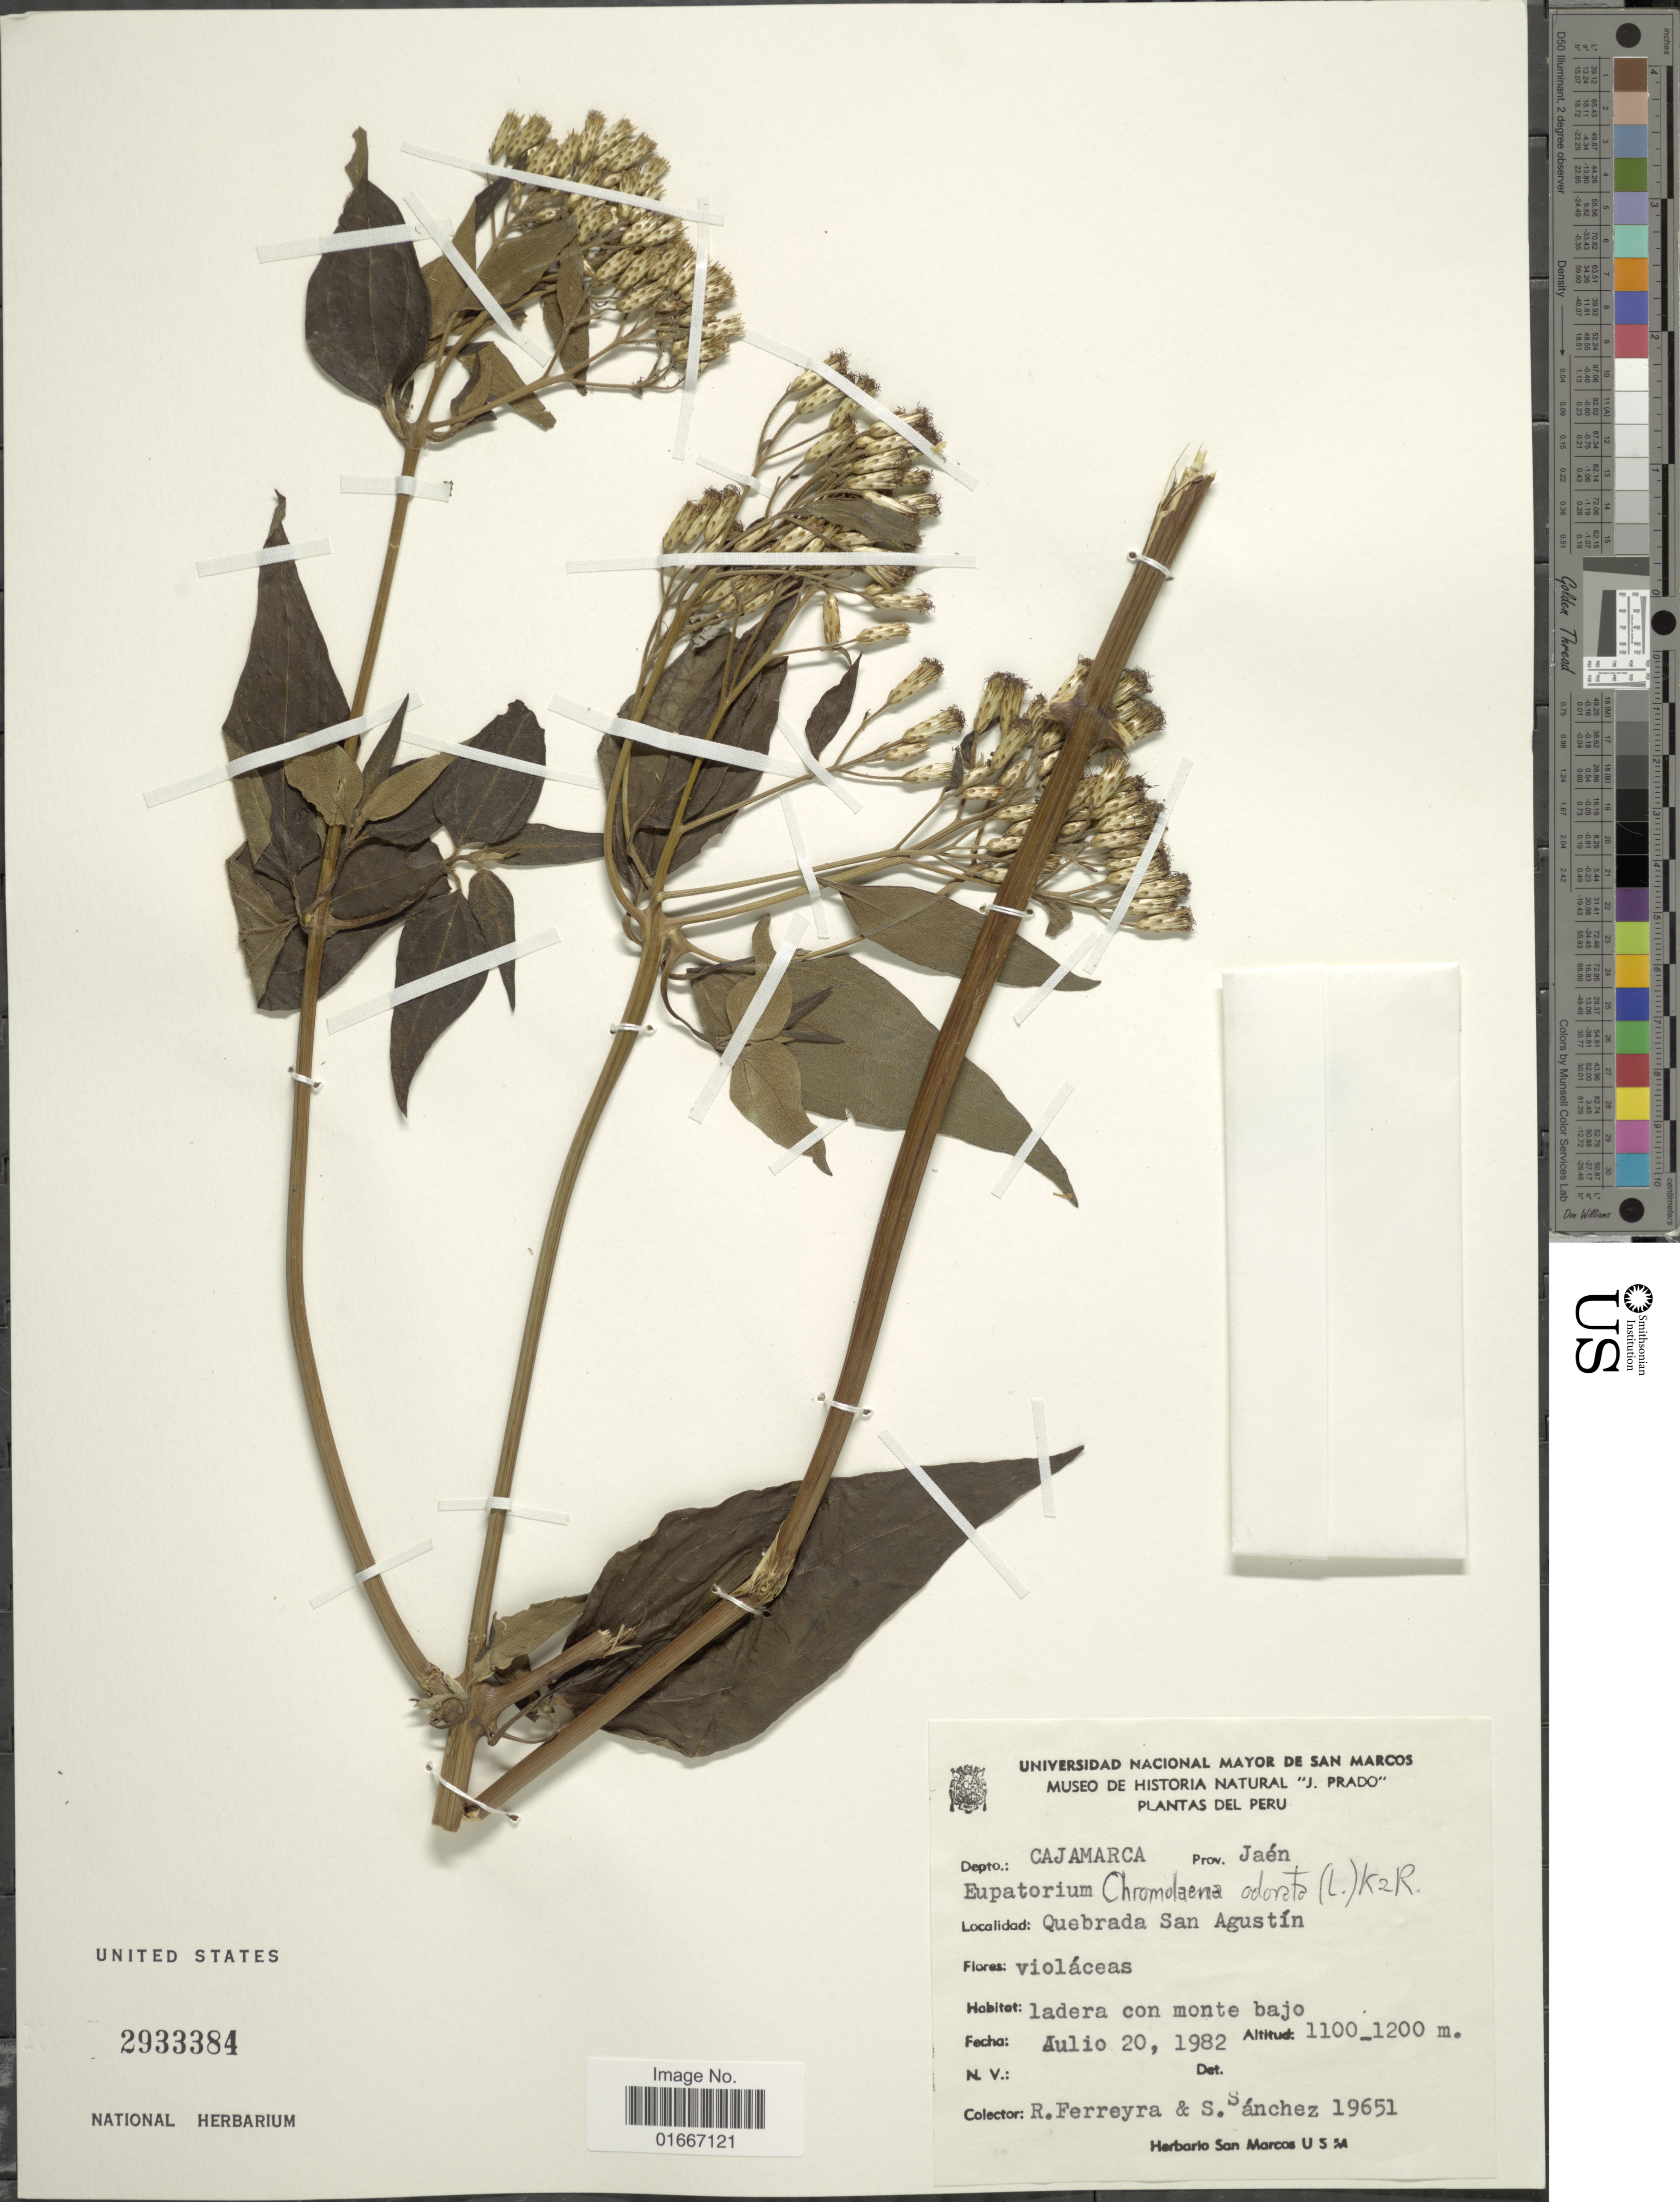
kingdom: Plantae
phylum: Tracheophyta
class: Magnoliopsida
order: Asterales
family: Asteraceae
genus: Chromolaena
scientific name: Chromolaena odorata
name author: (L.) R.M. King & H. Rob.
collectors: R. A. Ferreyra & S. Sanchez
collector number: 19651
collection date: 1982-08-20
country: Peru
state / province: Cajamarca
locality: Peru. Depto.: Cajamarca Prov. Jaen. Quebrada San Augistin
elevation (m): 1100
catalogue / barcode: US 2933384